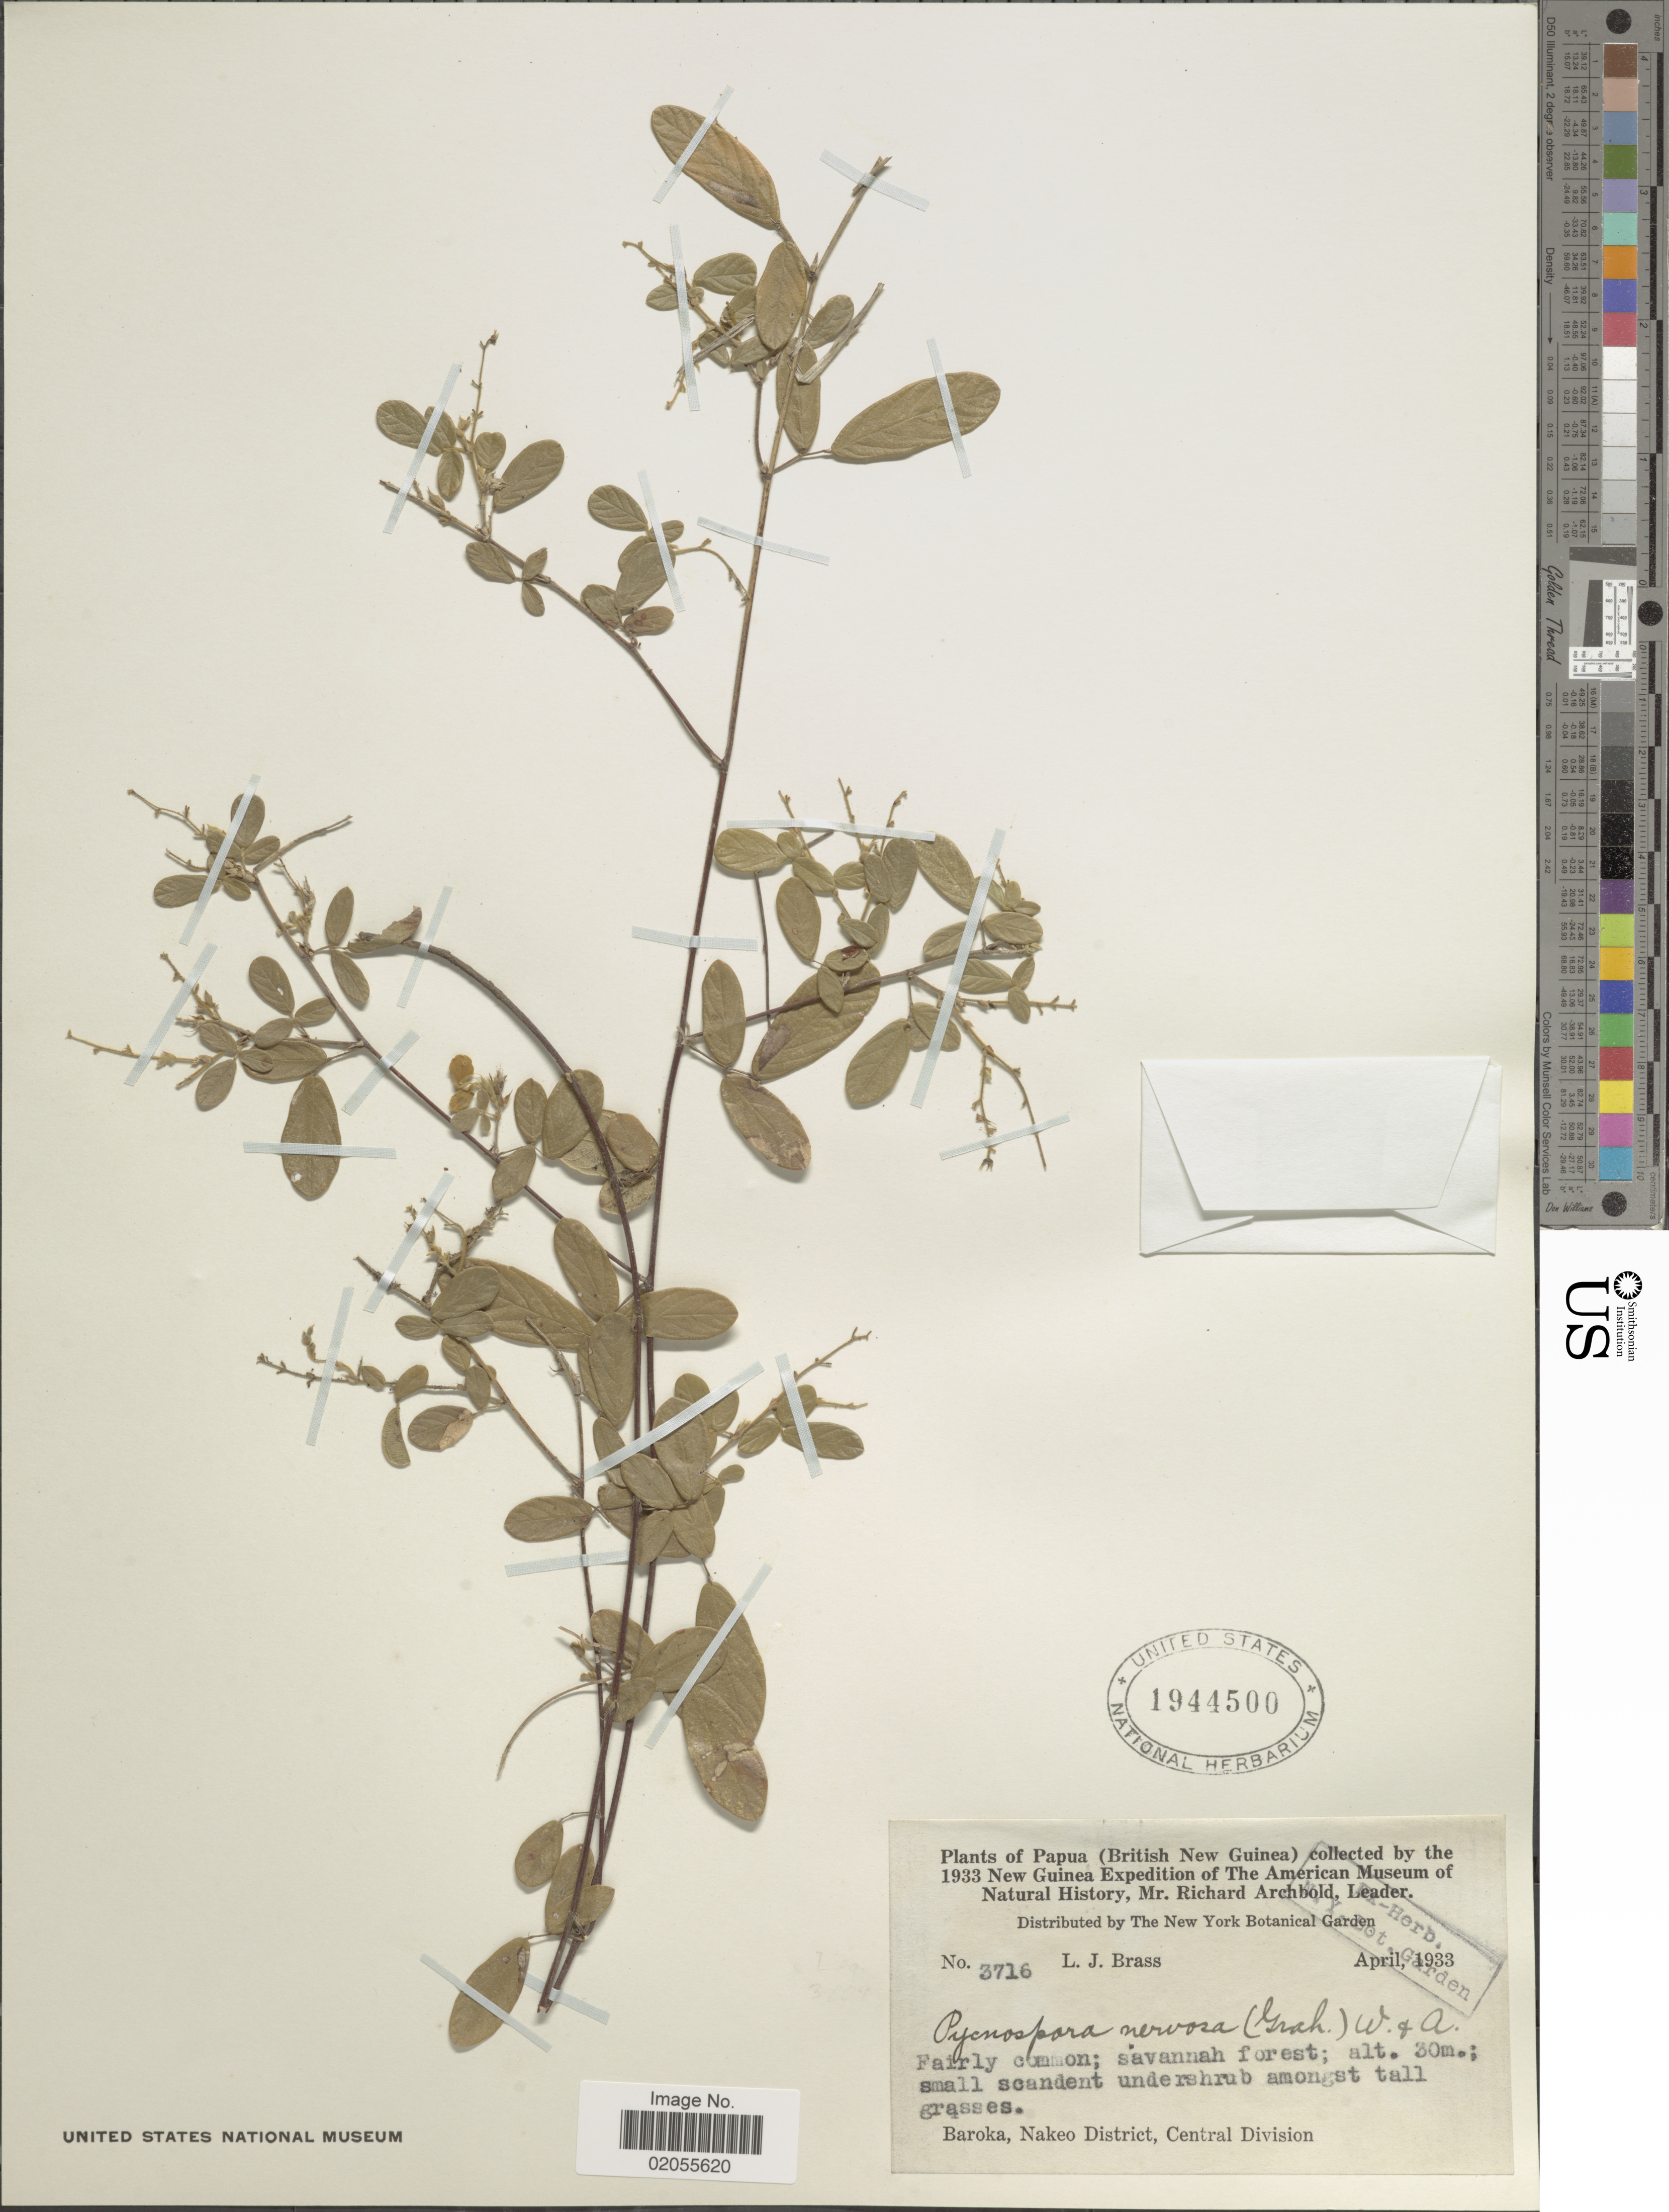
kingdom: Plantae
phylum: Tracheophyta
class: Magnoliopsida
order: Fabales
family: Fabaceae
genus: Pycnospora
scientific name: Pycnospora lutescens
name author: (Poir.) Schindl.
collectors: L. J. Brass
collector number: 3716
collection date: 1933-04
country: Papua New Guinea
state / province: Central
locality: British New Guinea. Baroka, Nakeo District, Cenral Division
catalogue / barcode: US 1944500